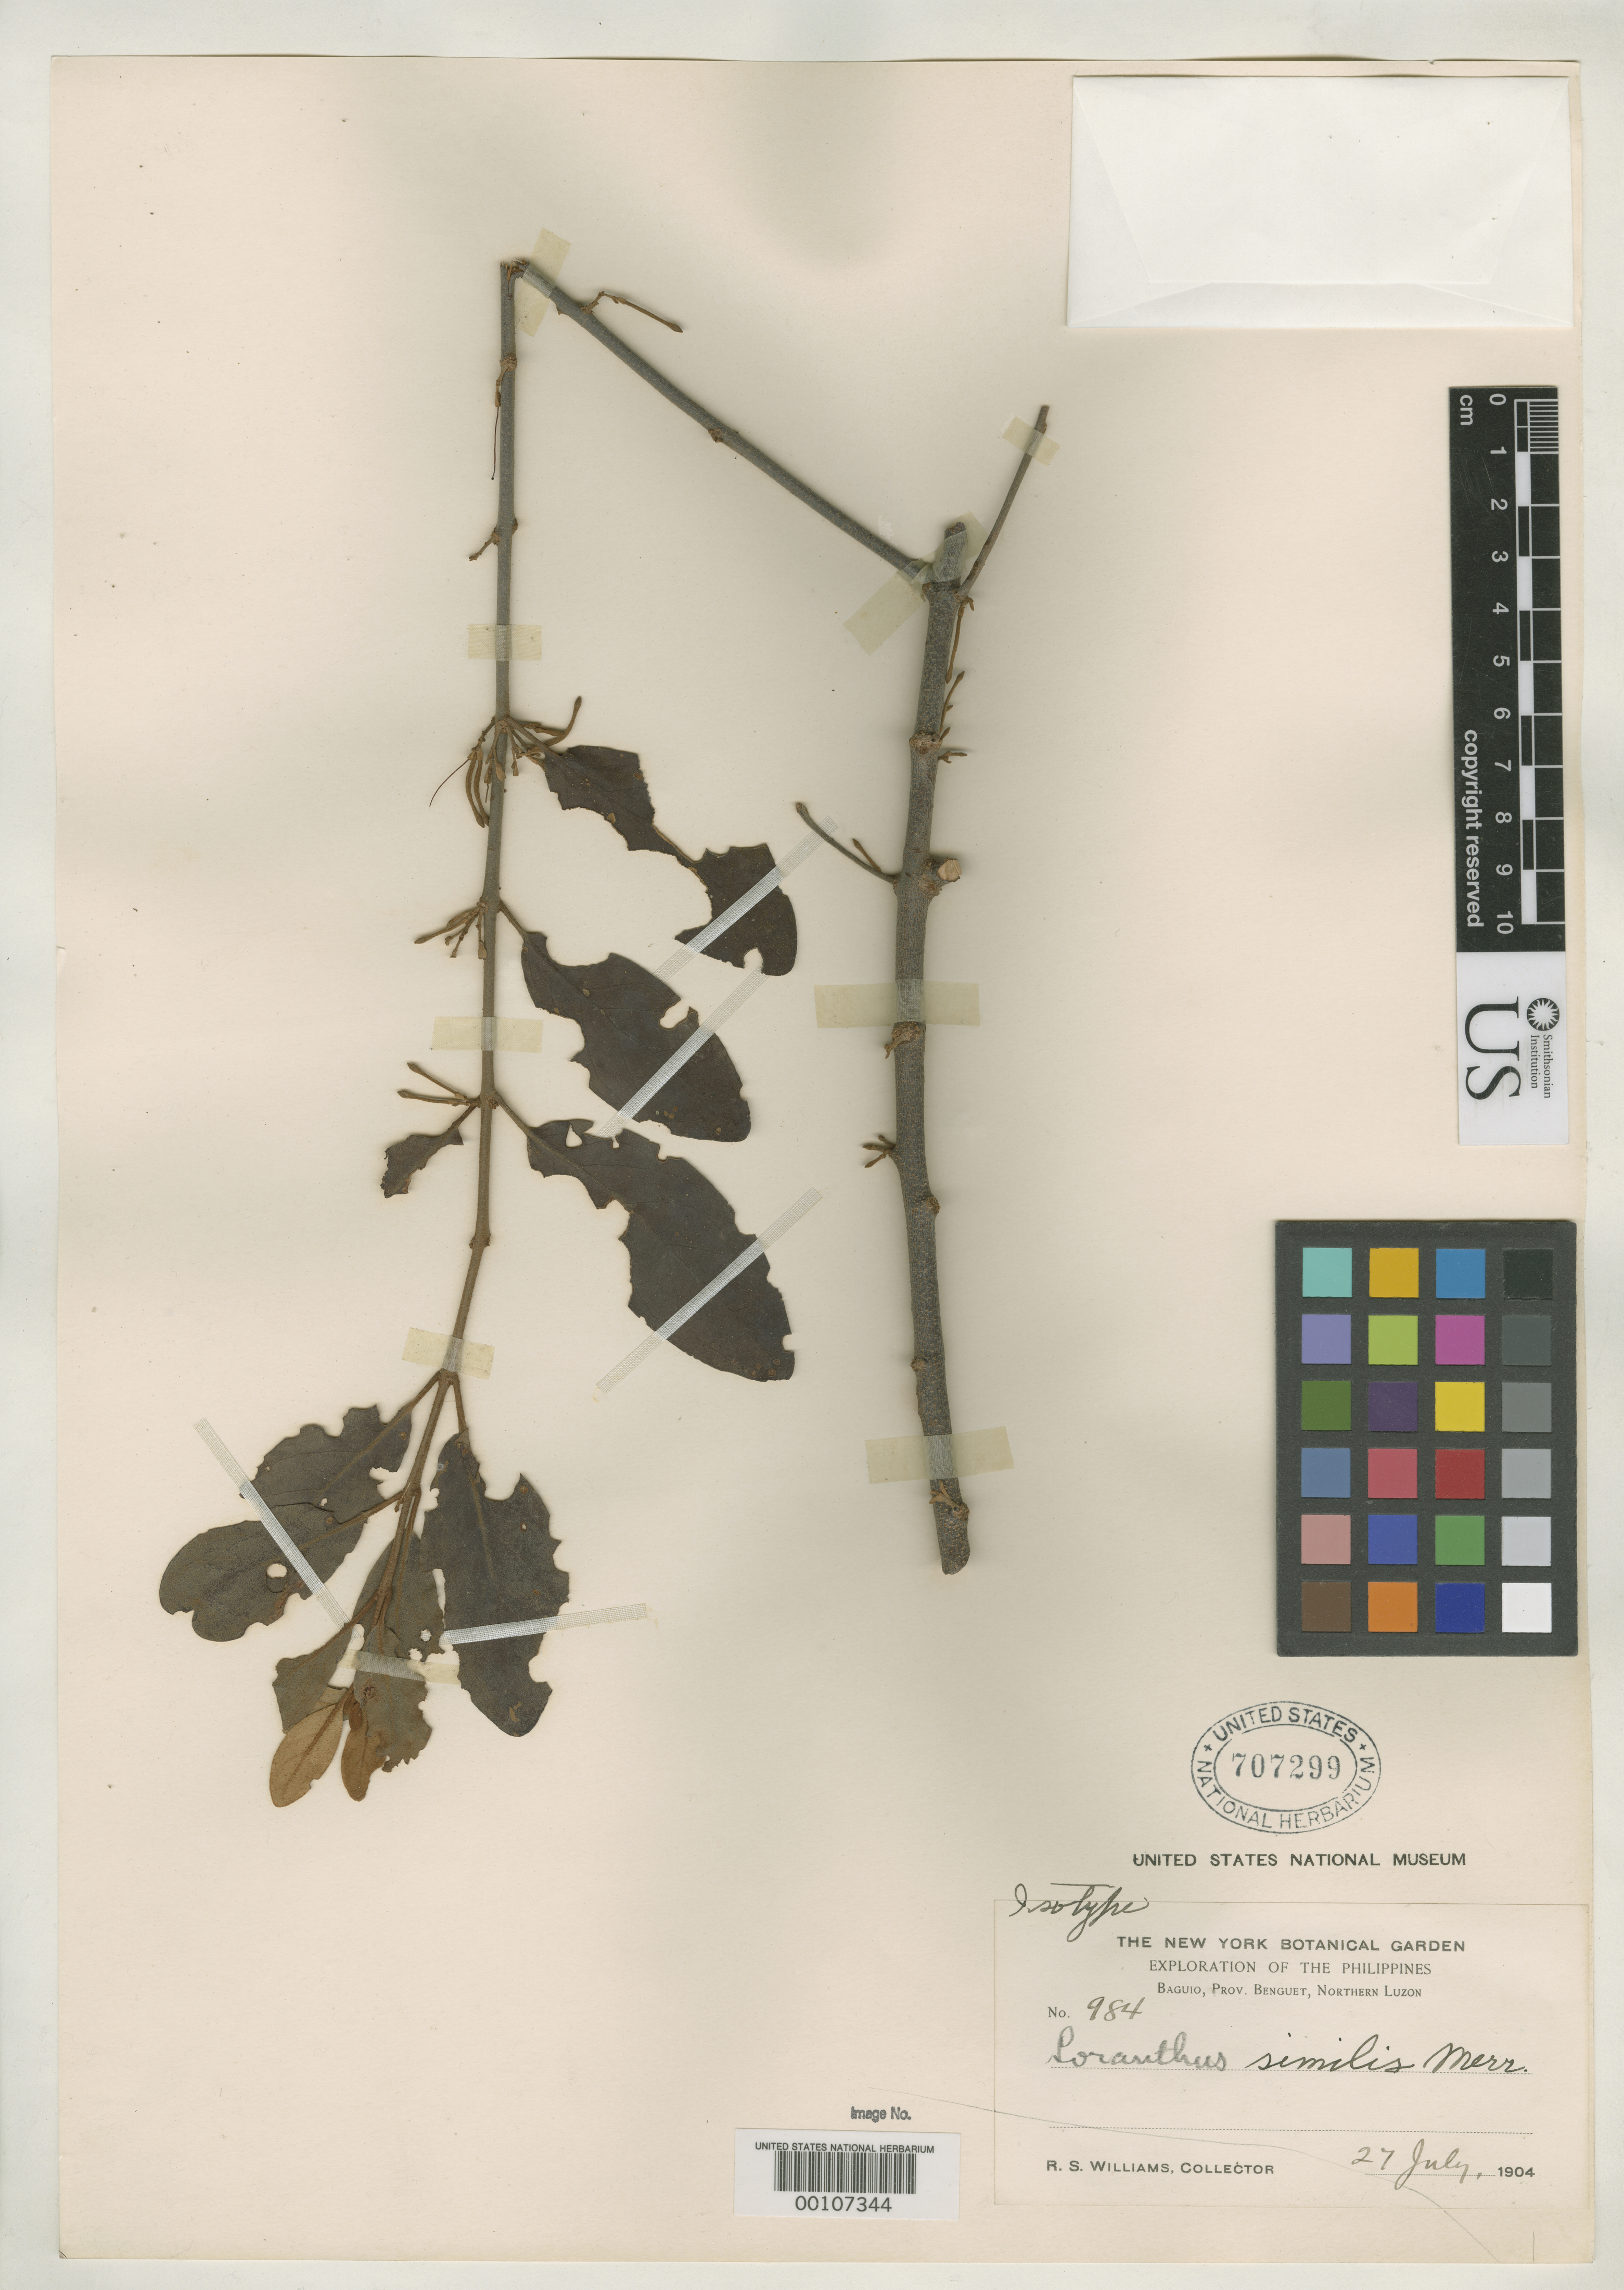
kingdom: Plantae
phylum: Tracheophyta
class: Magnoliopsida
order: Santalales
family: Loranthaceae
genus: Loranthus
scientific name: Loranthus similis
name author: Merr.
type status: Isotype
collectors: R. S. Williams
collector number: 984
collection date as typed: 27 Jul 1904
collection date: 1904-07-27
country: Philippines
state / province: Cordillera (Administrative Region)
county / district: Benguet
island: Luzon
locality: Baguio.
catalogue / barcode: US 707299